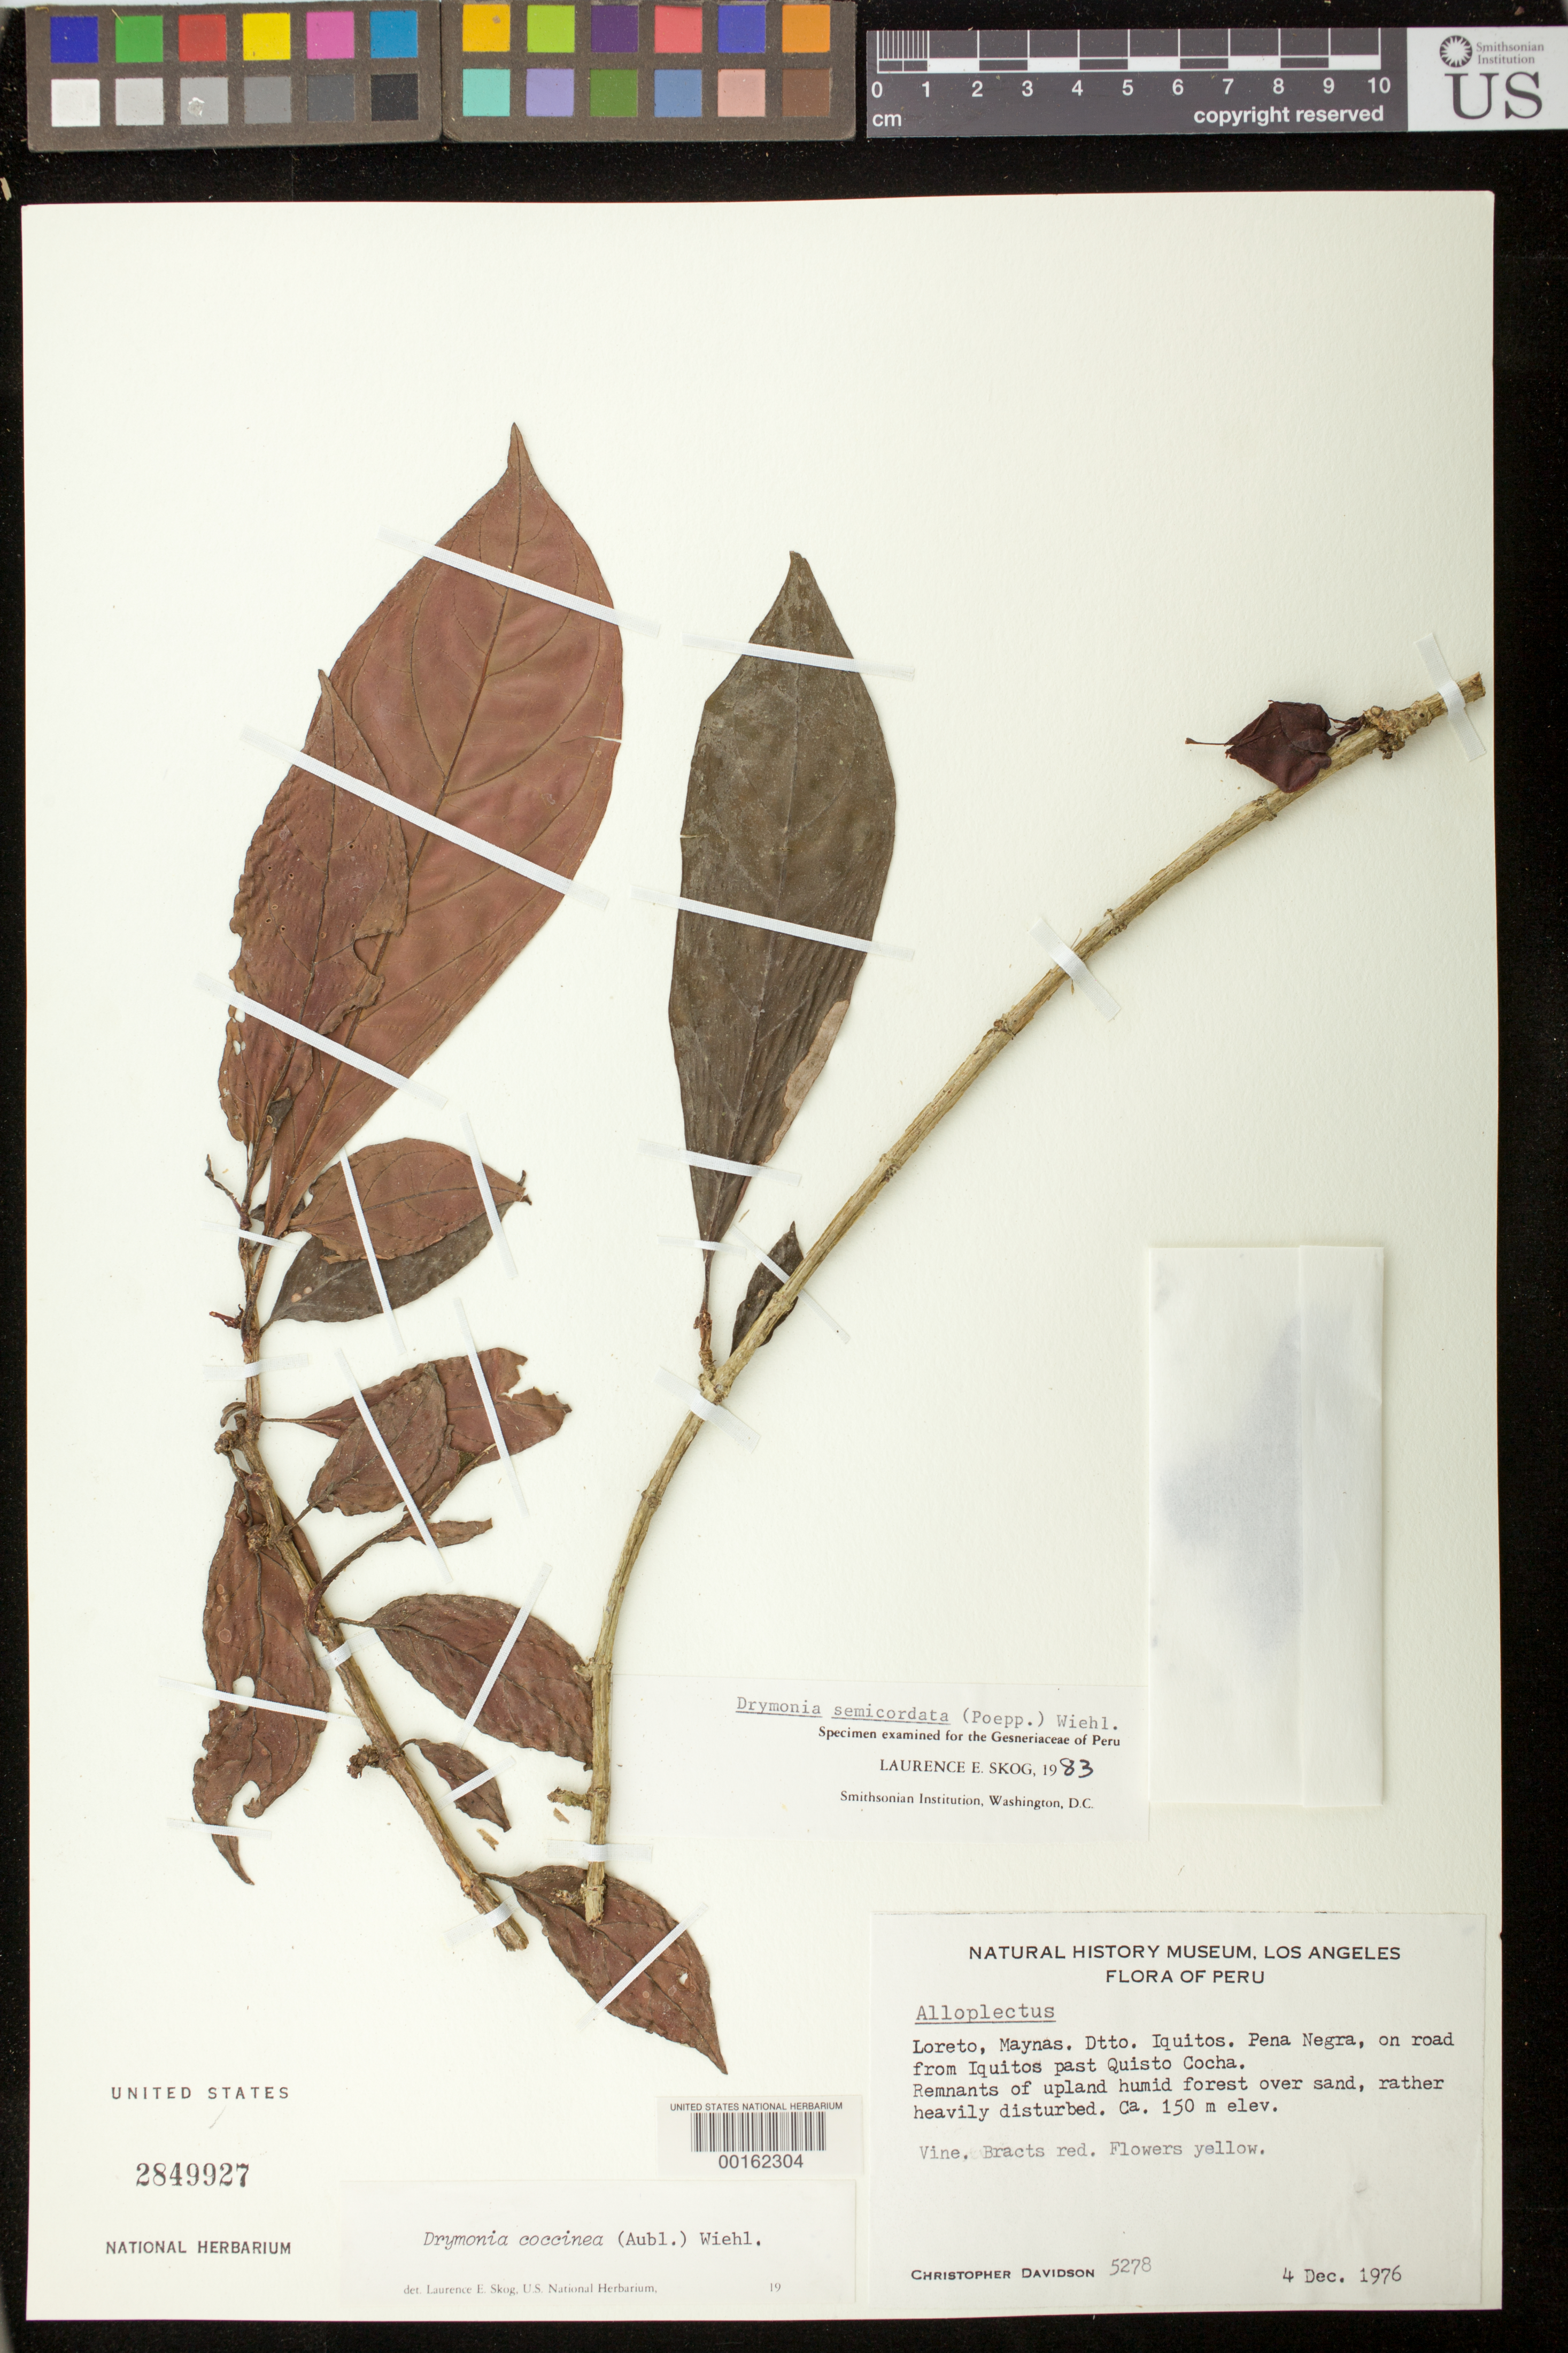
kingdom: Plantae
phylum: Tracheophyta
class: Magnoliopsida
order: Lamiales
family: Gesneriaceae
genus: Drymonia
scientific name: Drymonia semicordata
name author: (Poepp.) Wiehler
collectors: C. Davidson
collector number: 5278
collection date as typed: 04 Dec 1976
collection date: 1976-12-04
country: Peru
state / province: Loreto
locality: Prov. Maynas, Dtto. Iquitos, Pena Negra, on road from Iquitos past Quisto Cocha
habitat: Remnants of upland humid forest over sand, rather heavily disturbed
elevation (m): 150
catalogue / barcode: US 2849927